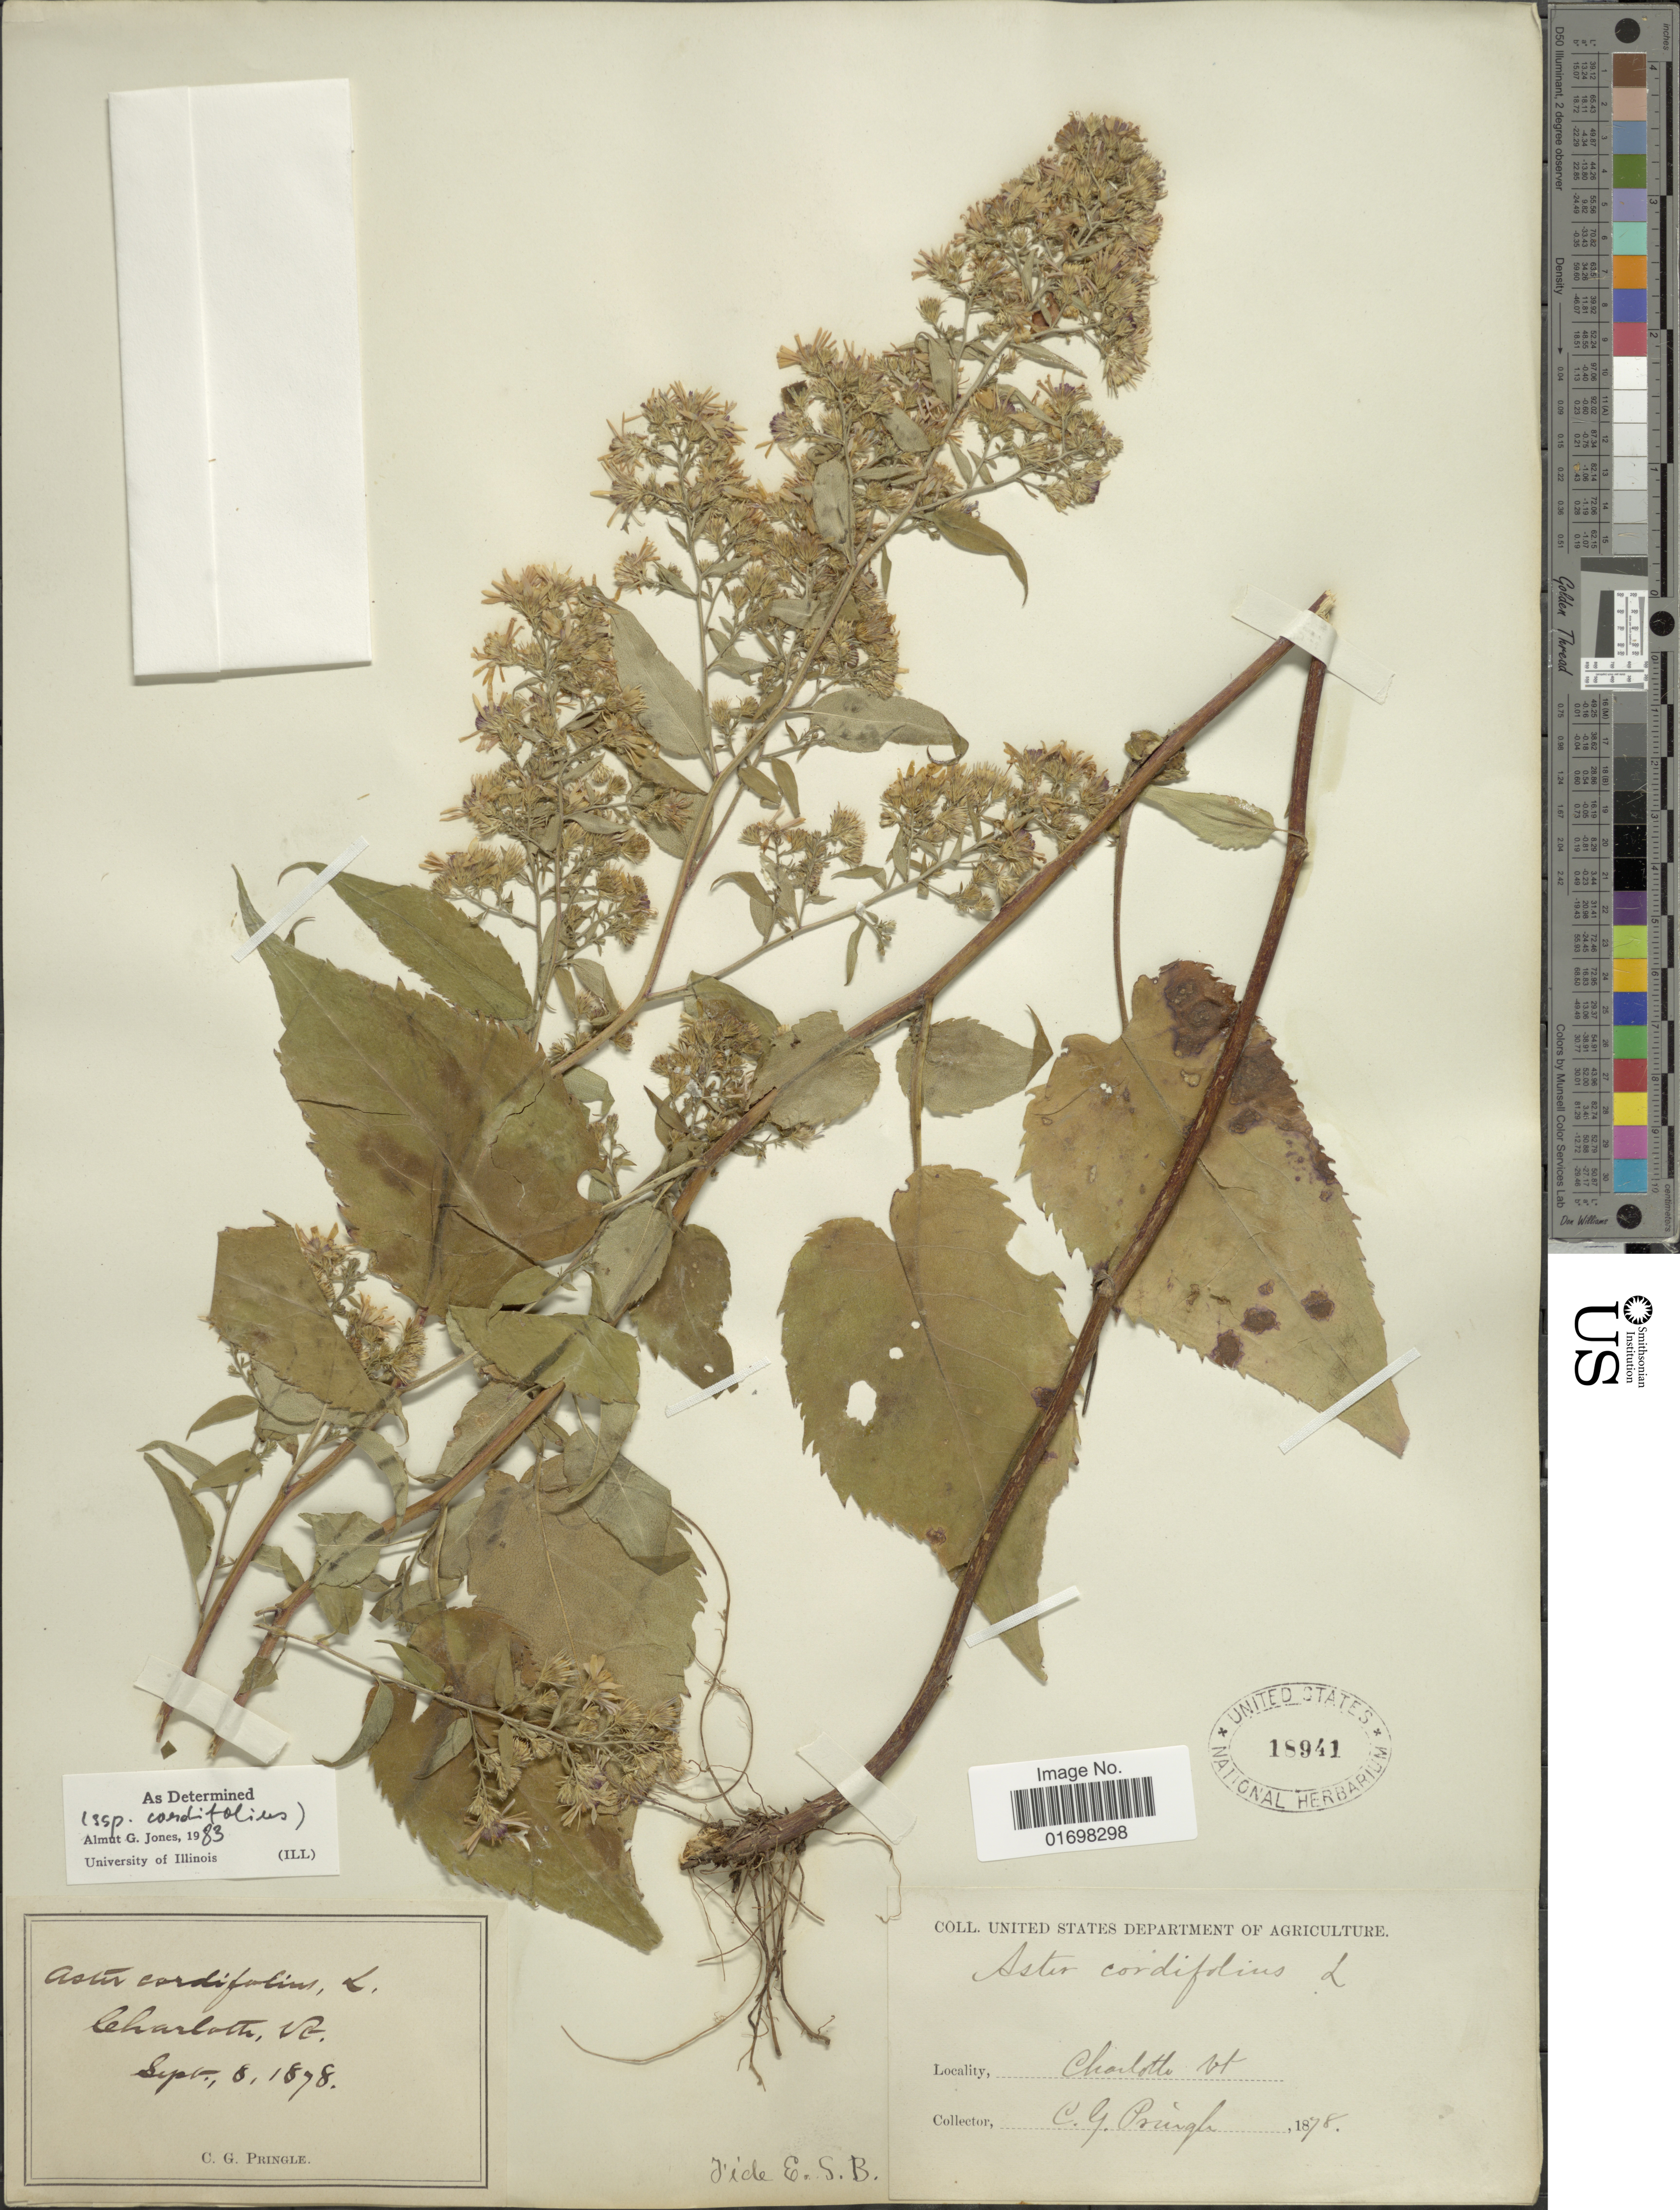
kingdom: Plantae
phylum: Tracheophyta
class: Magnoliopsida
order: Asterales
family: Asteraceae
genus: Symphyotrichum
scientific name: Symphyotrichum cordifolium var. cordifolium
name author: (L.) G.L. Nesom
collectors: C. G. Pringle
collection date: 1878-09-08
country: United States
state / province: Vermont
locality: Charloth, Vt.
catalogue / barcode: US 18941